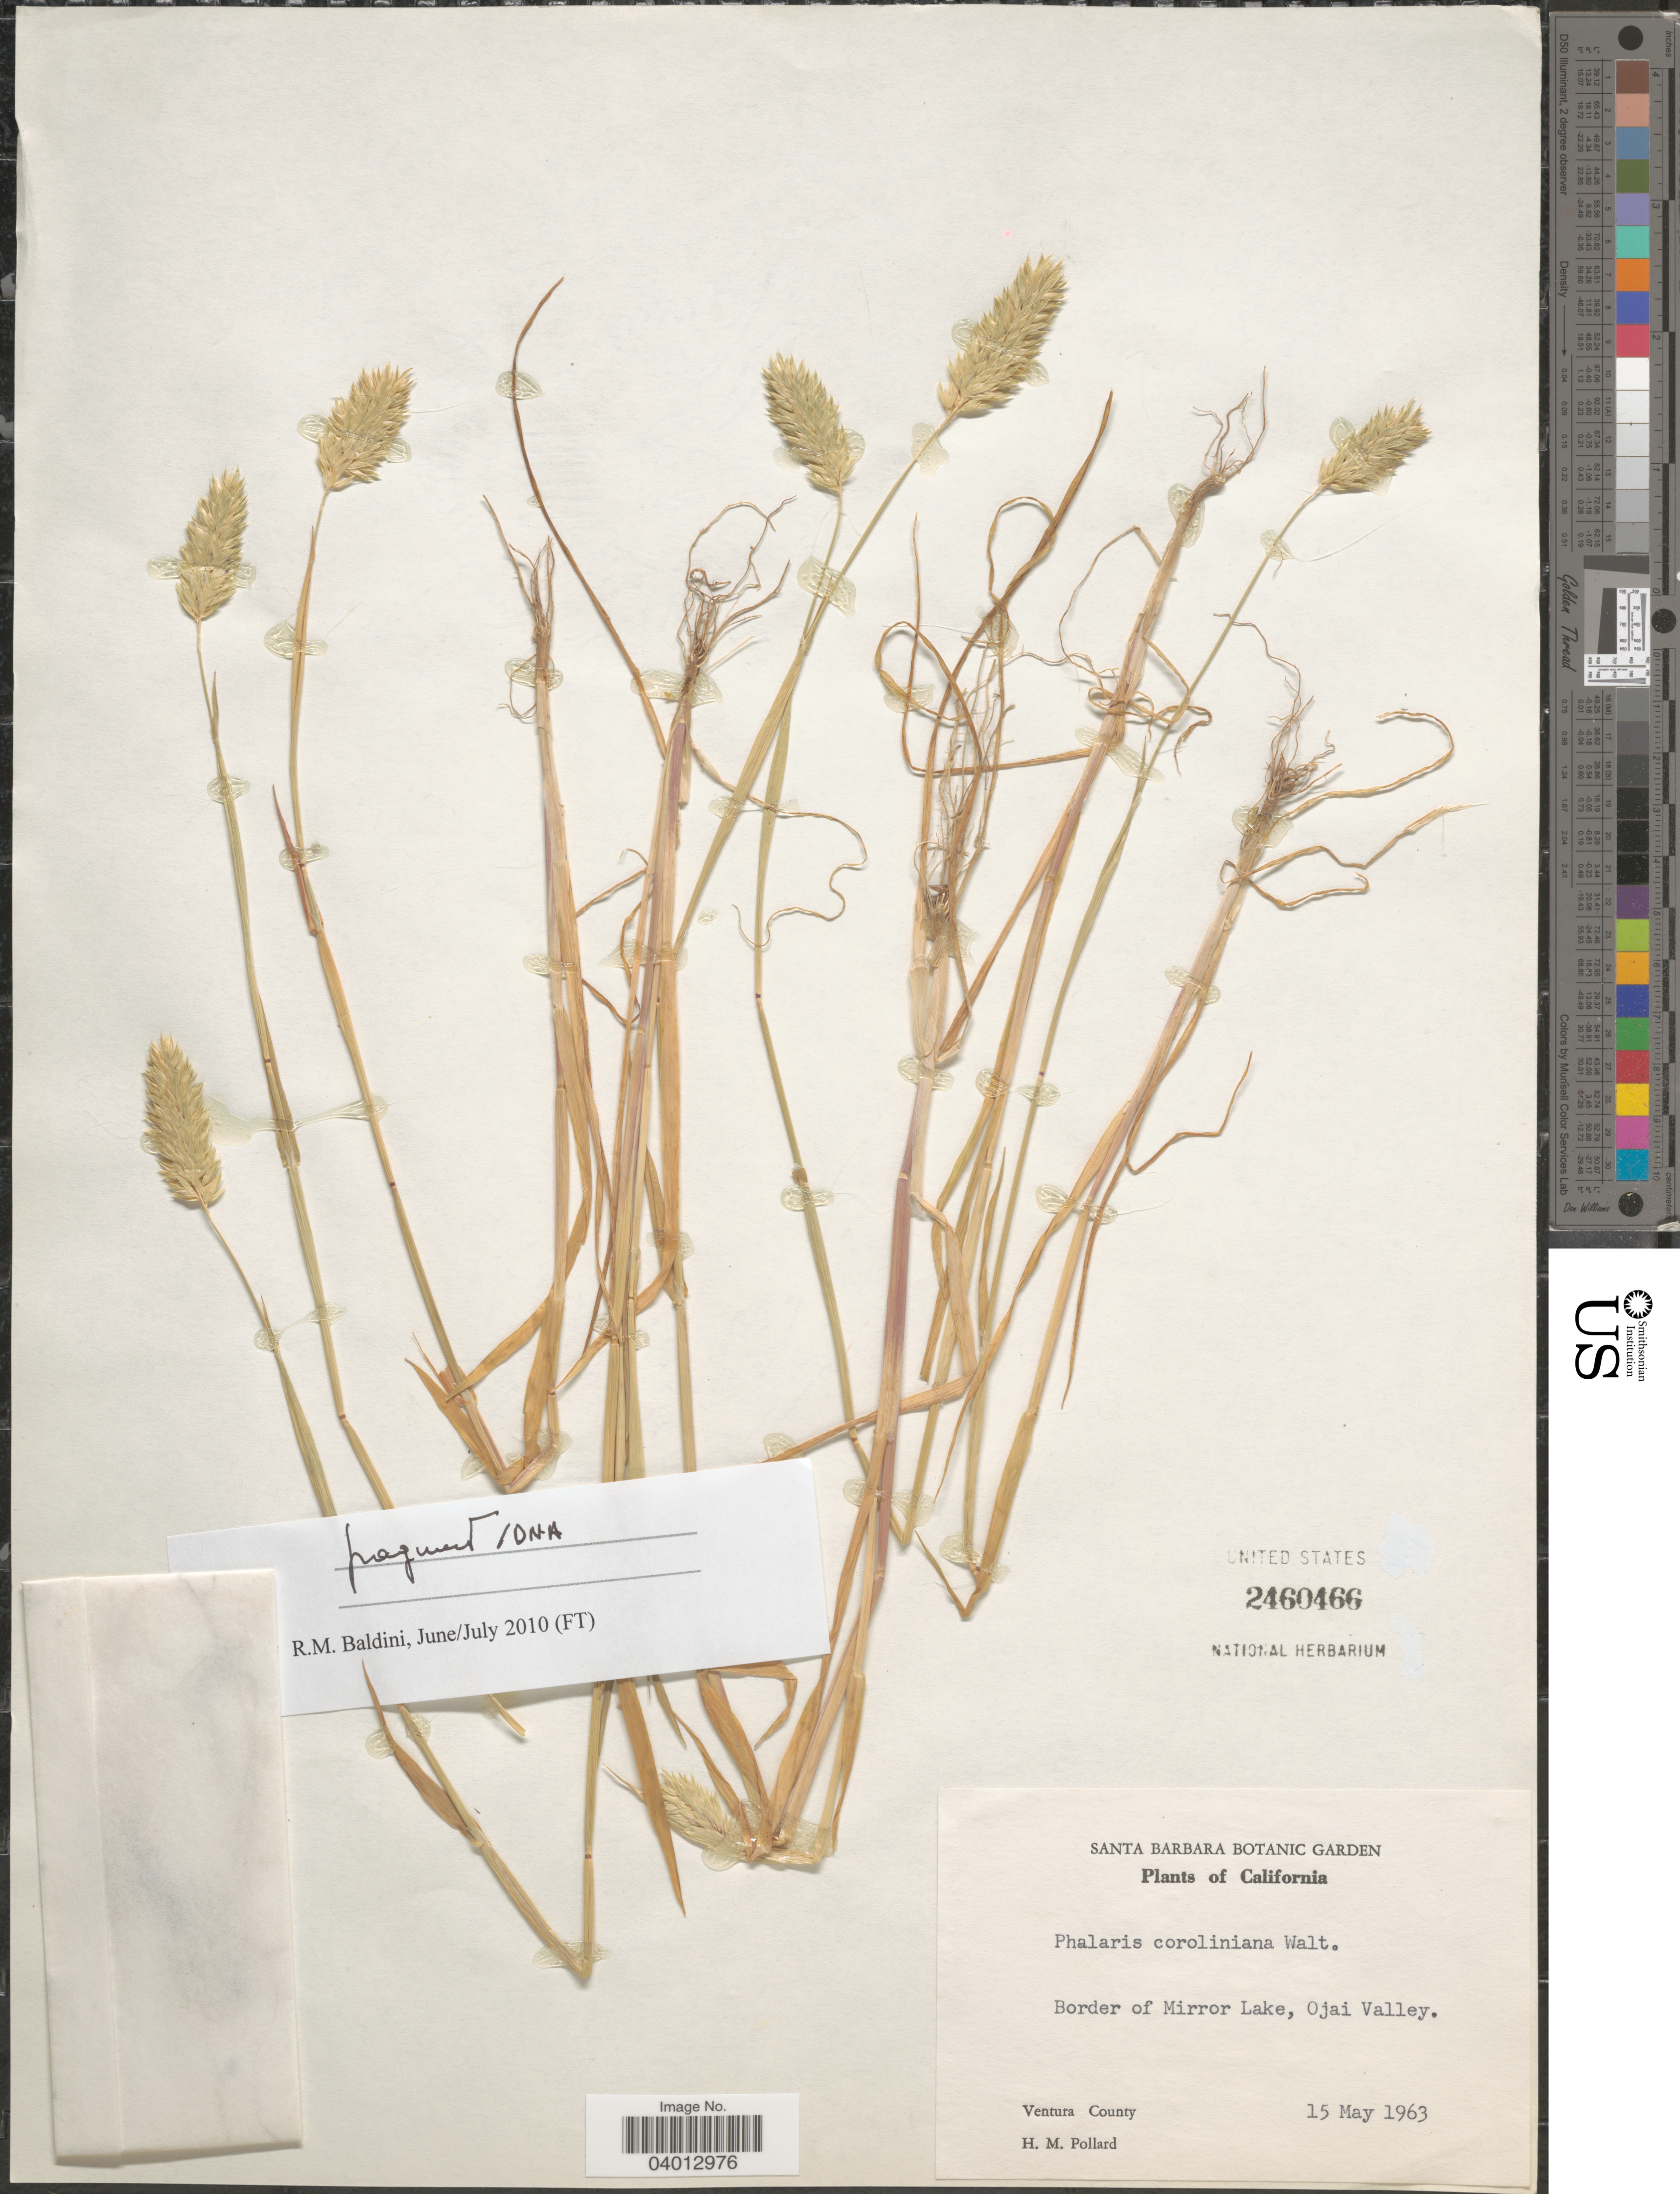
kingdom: Plantae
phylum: Tracheophyta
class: Liliopsida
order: Poales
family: Poaceae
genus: Phalaris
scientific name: Phalaris caroliniana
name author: Walter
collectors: H. M. Pollard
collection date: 1963-05-15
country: United States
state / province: California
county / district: Ventura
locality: Border of Mirror Lake, Ojai Valley. Ventura County.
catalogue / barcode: US 2460466